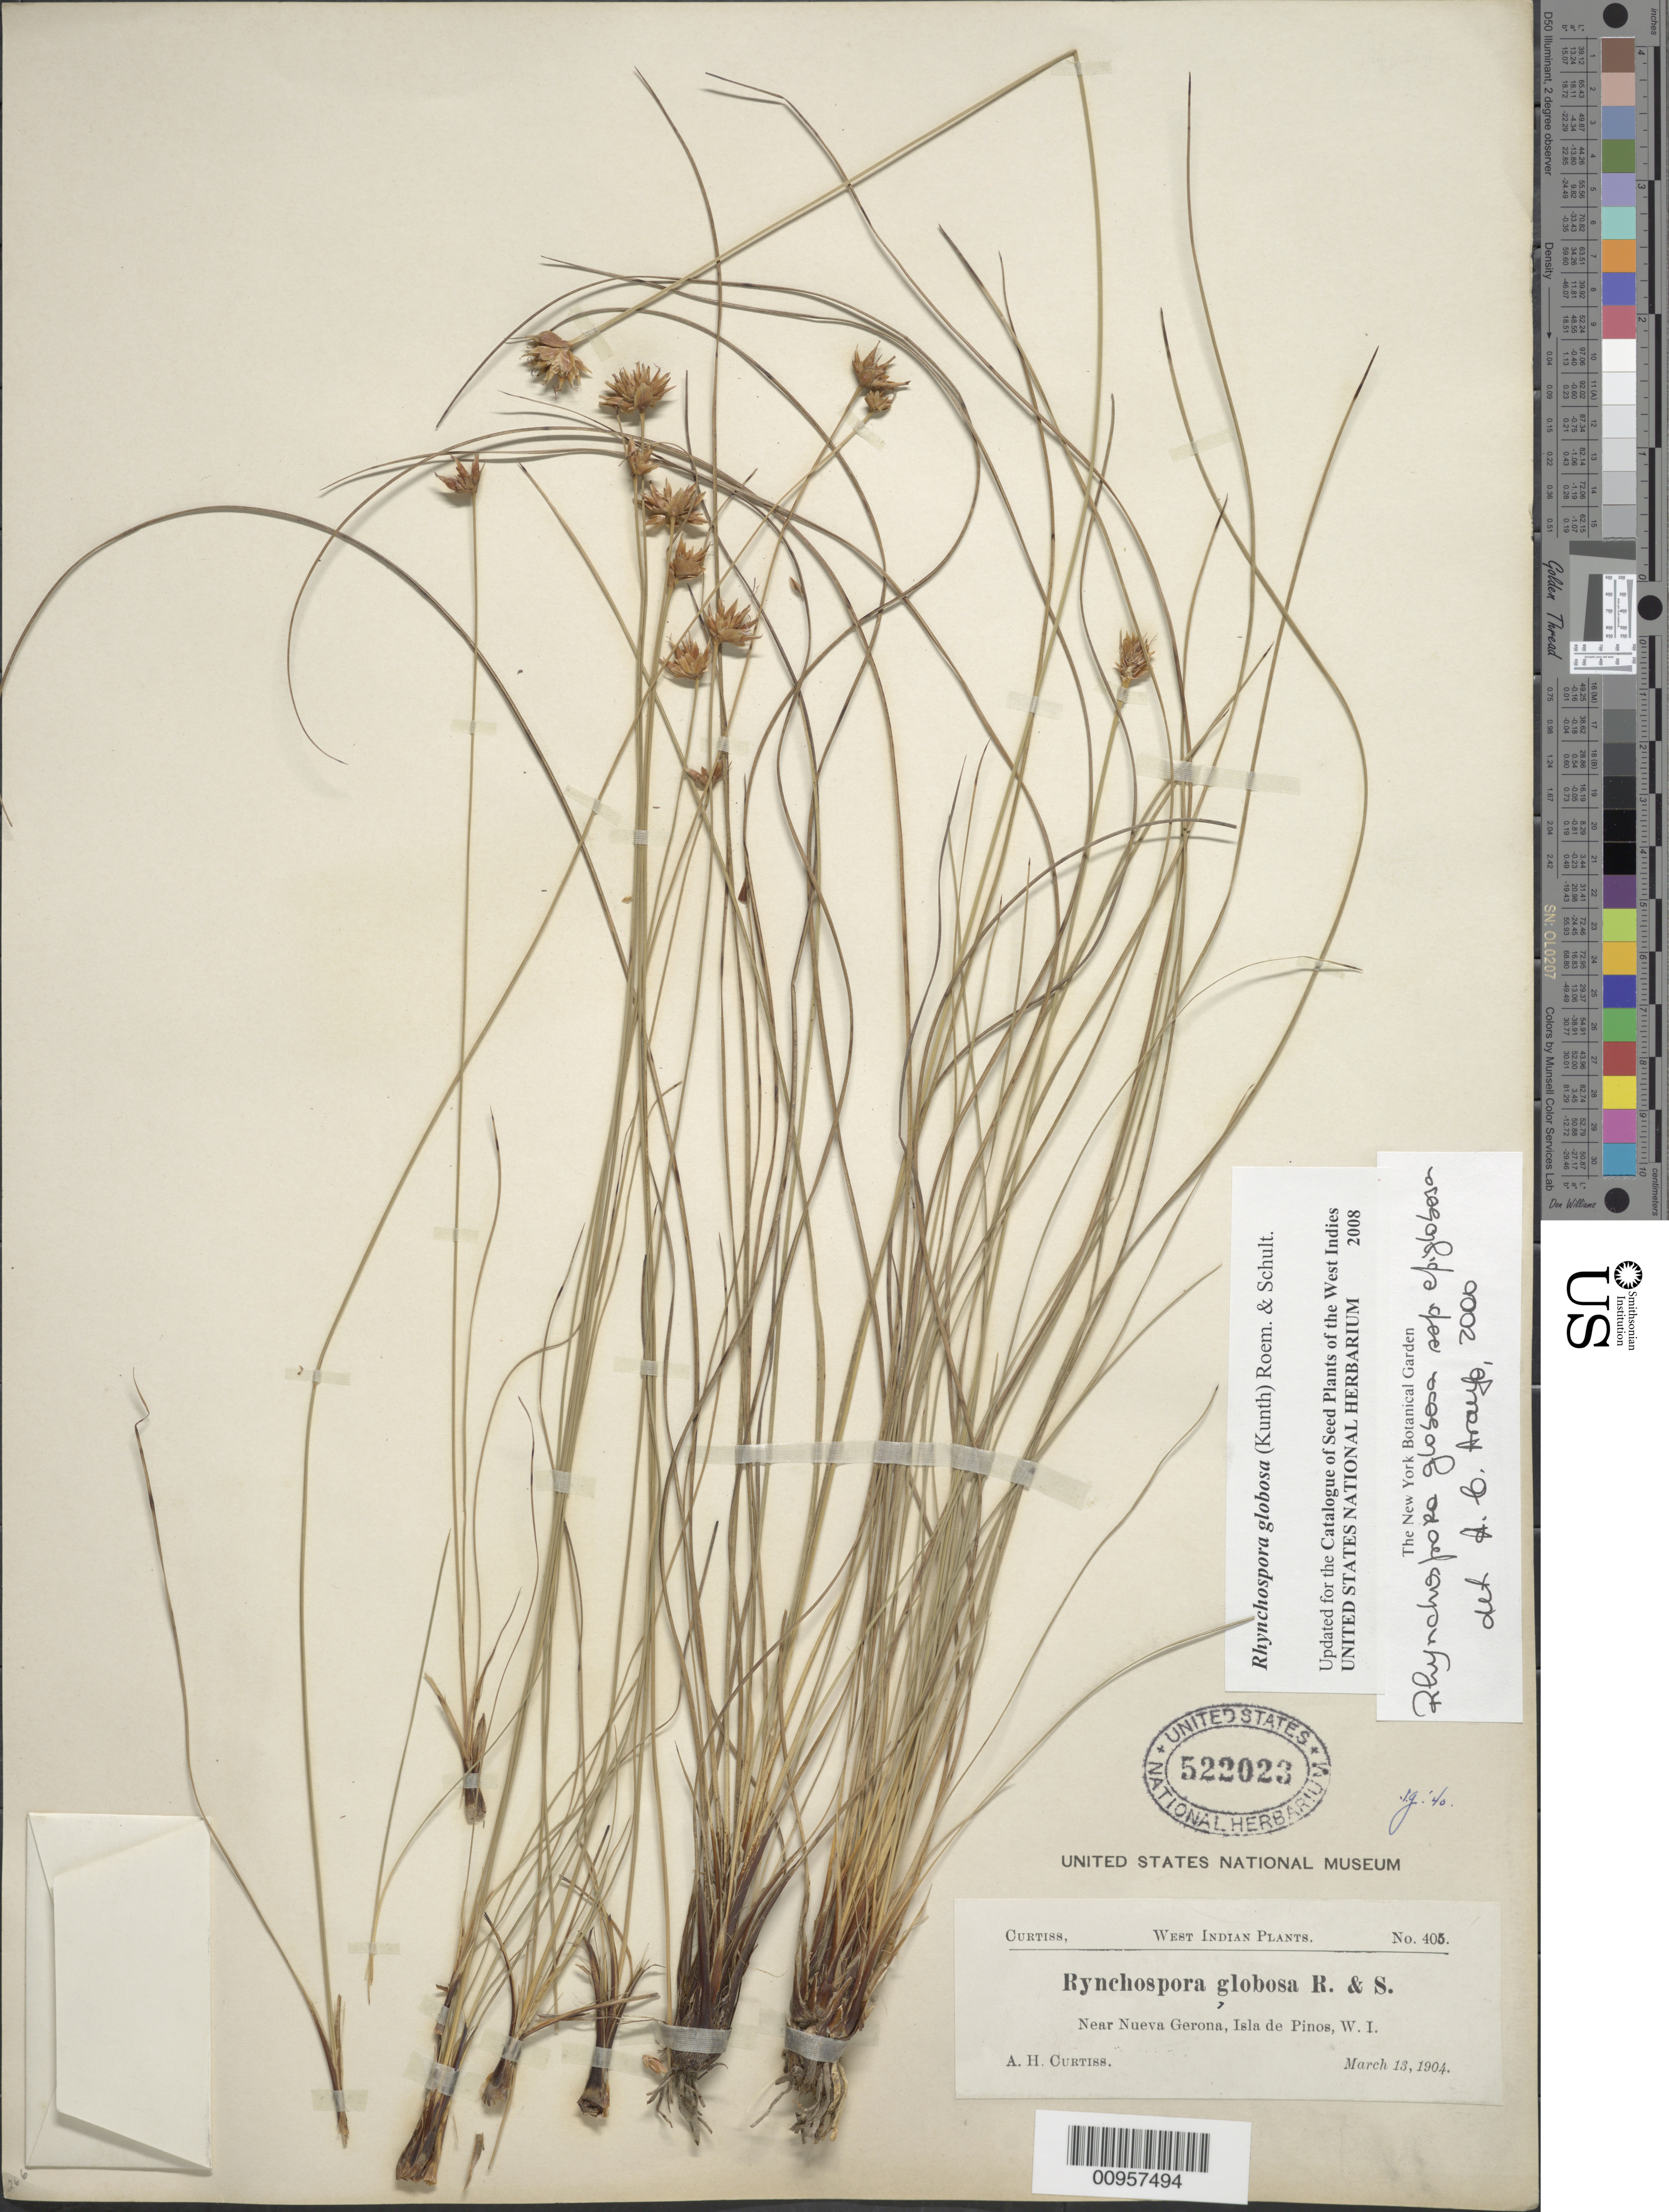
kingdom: Plantae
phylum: Tracheophyta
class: Liliopsida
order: Poales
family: Cyperaceae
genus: Rhynchospora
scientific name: Rhynchospora globosa var. globosa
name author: (Kunth) Roem. & Schult.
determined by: Strong, M. T., (US), Smithsonian Institution - National Museum of Natural History (UNITED STATES)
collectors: A. H. Curtiss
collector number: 405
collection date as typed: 13 Mar 1904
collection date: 1904-03-13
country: Cuba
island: Isla de la Juventud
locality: Isle of Pines, Near Nueva Gerona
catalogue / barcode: US 522023